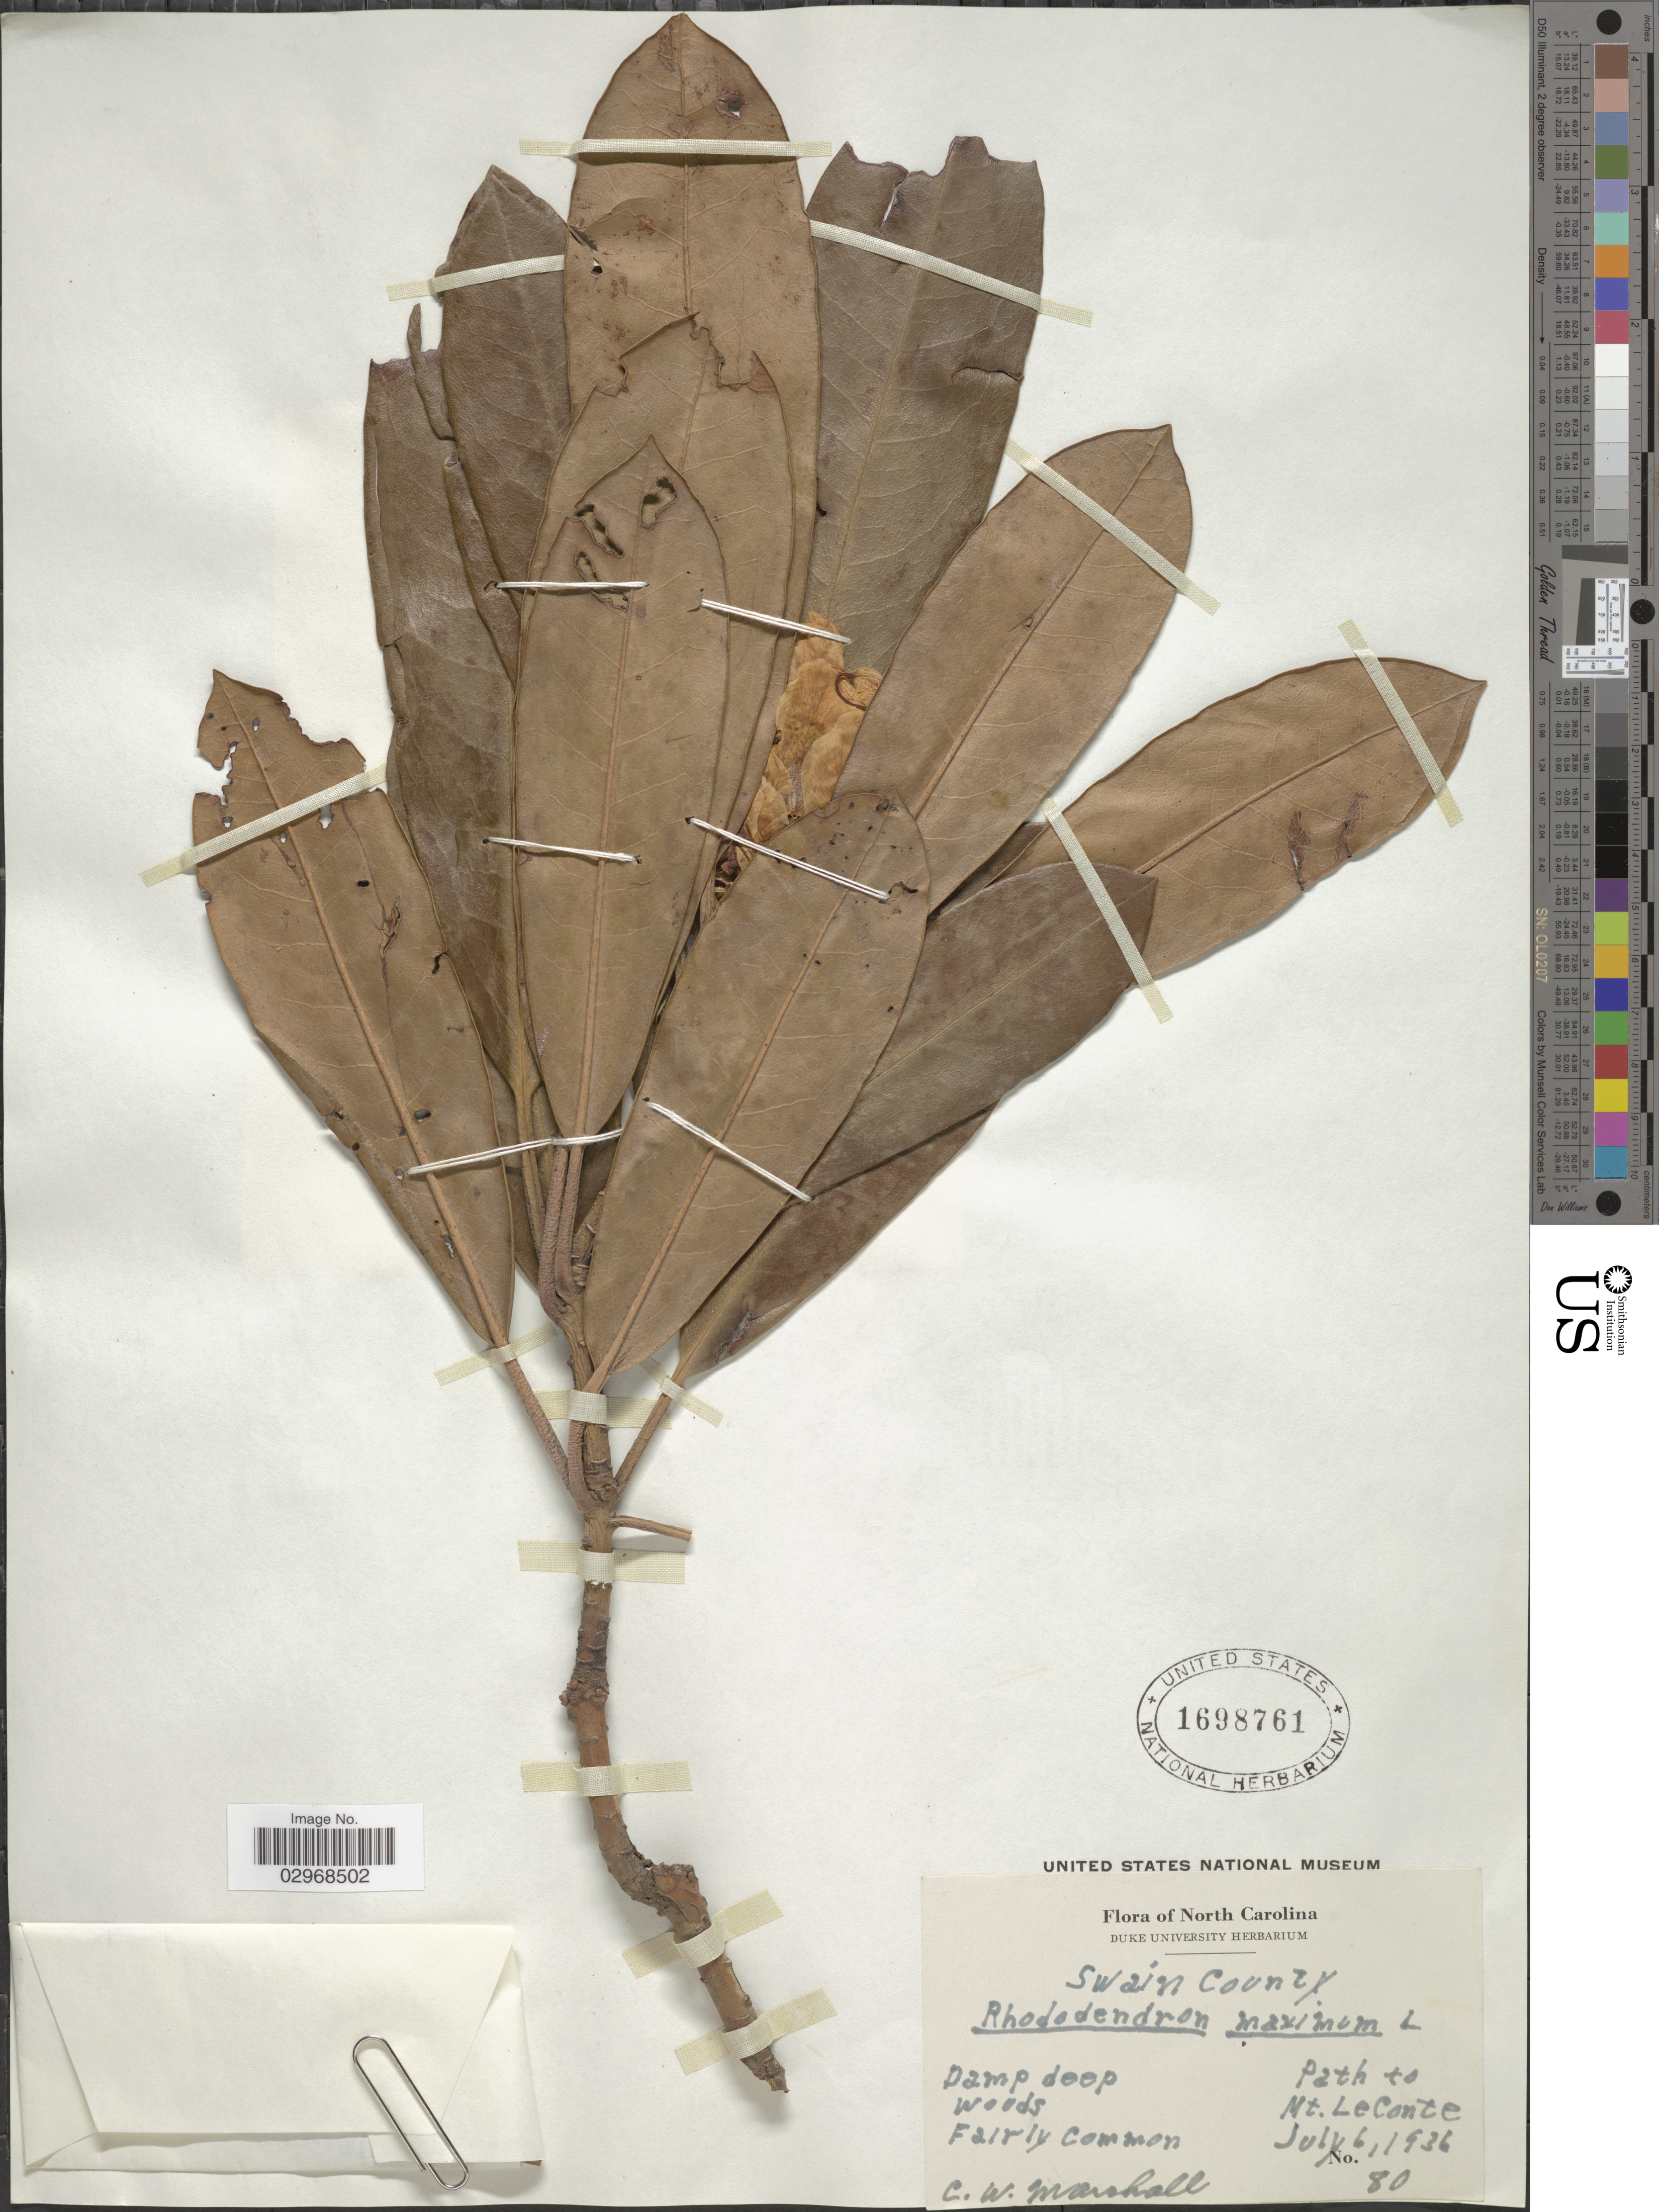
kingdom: Plantae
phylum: Tracheophyta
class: Magnoliopsida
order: Ericales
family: Ericaceae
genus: Rhododendron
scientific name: Rhododendron maximum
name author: L.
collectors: C. Marshall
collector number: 80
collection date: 1936-07-06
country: United States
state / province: North Carolina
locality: Path to Mt. LeConte.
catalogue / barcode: US 1698761